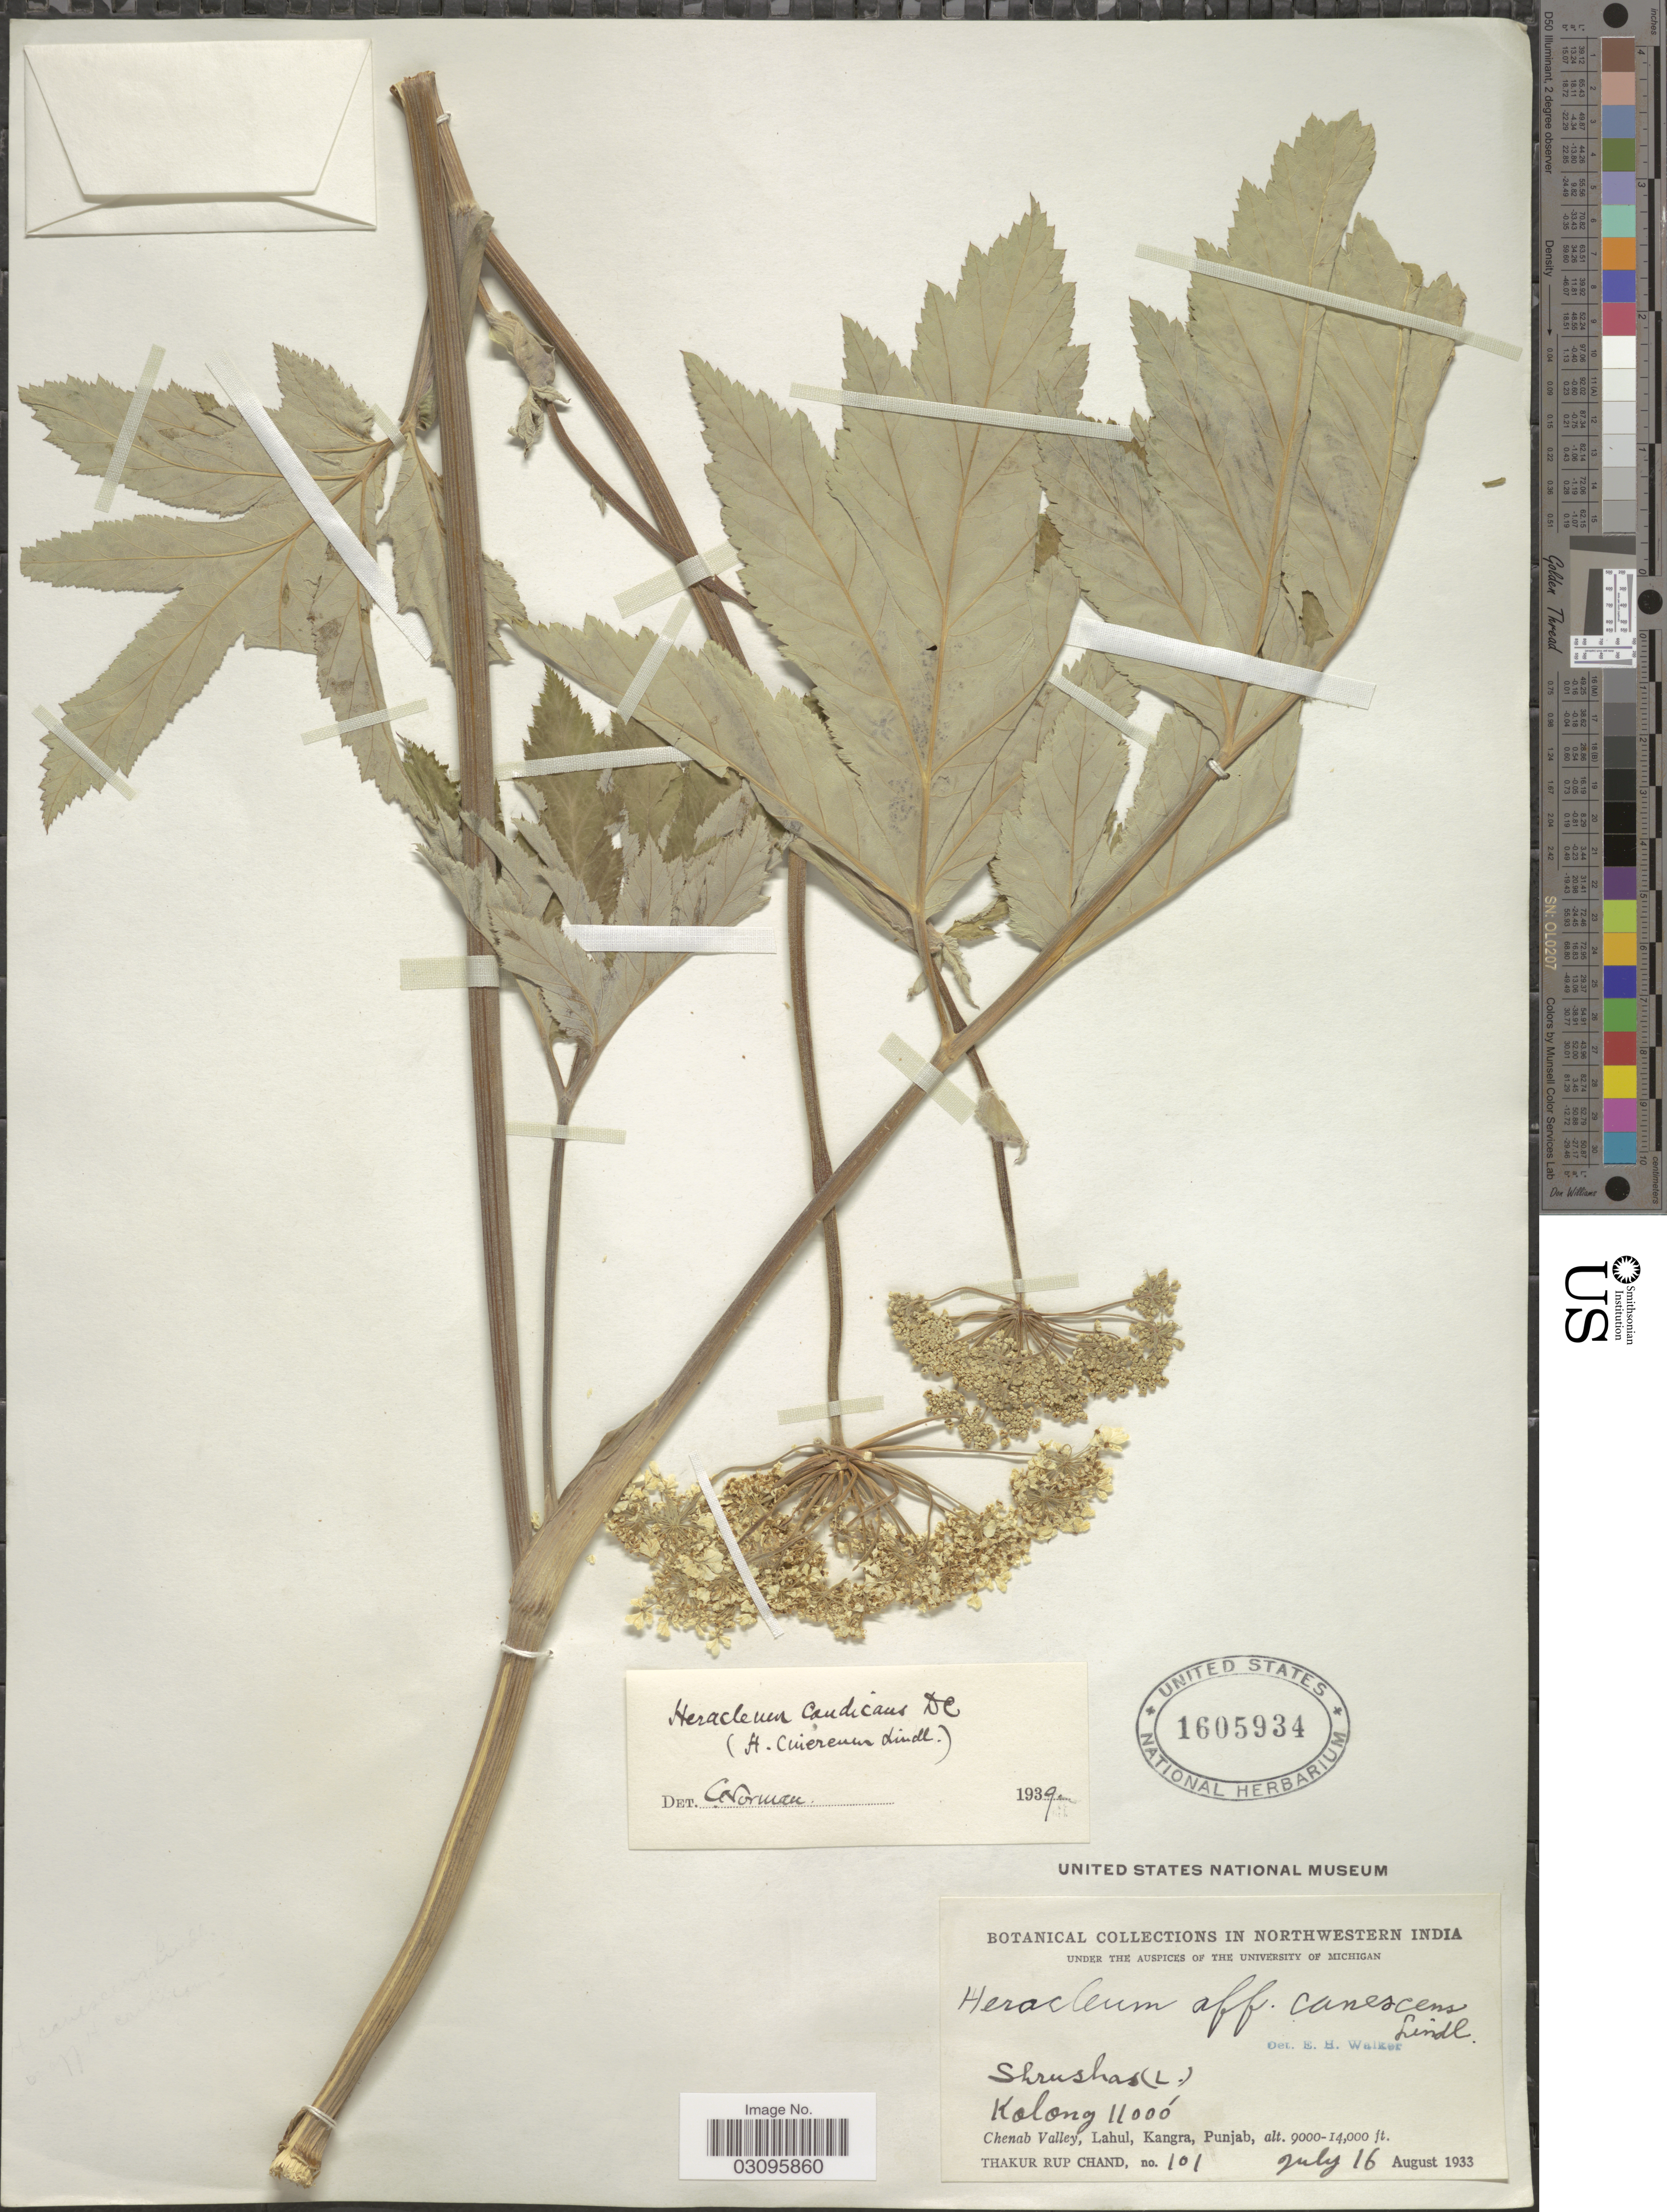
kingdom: Plantae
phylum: Tracheophyta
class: Magnoliopsida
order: Apiales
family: Apiaceae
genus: Heracleum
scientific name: Heracleum candicans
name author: Wall. ex DC.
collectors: T. R. Chand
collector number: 101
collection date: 1933-07-16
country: India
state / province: Punjab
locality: Northwestern India. Shrushas (L.) [unsure placement] Kolong. Chenab Valley, Lahul, Kangra.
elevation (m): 3353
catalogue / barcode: US 1605934